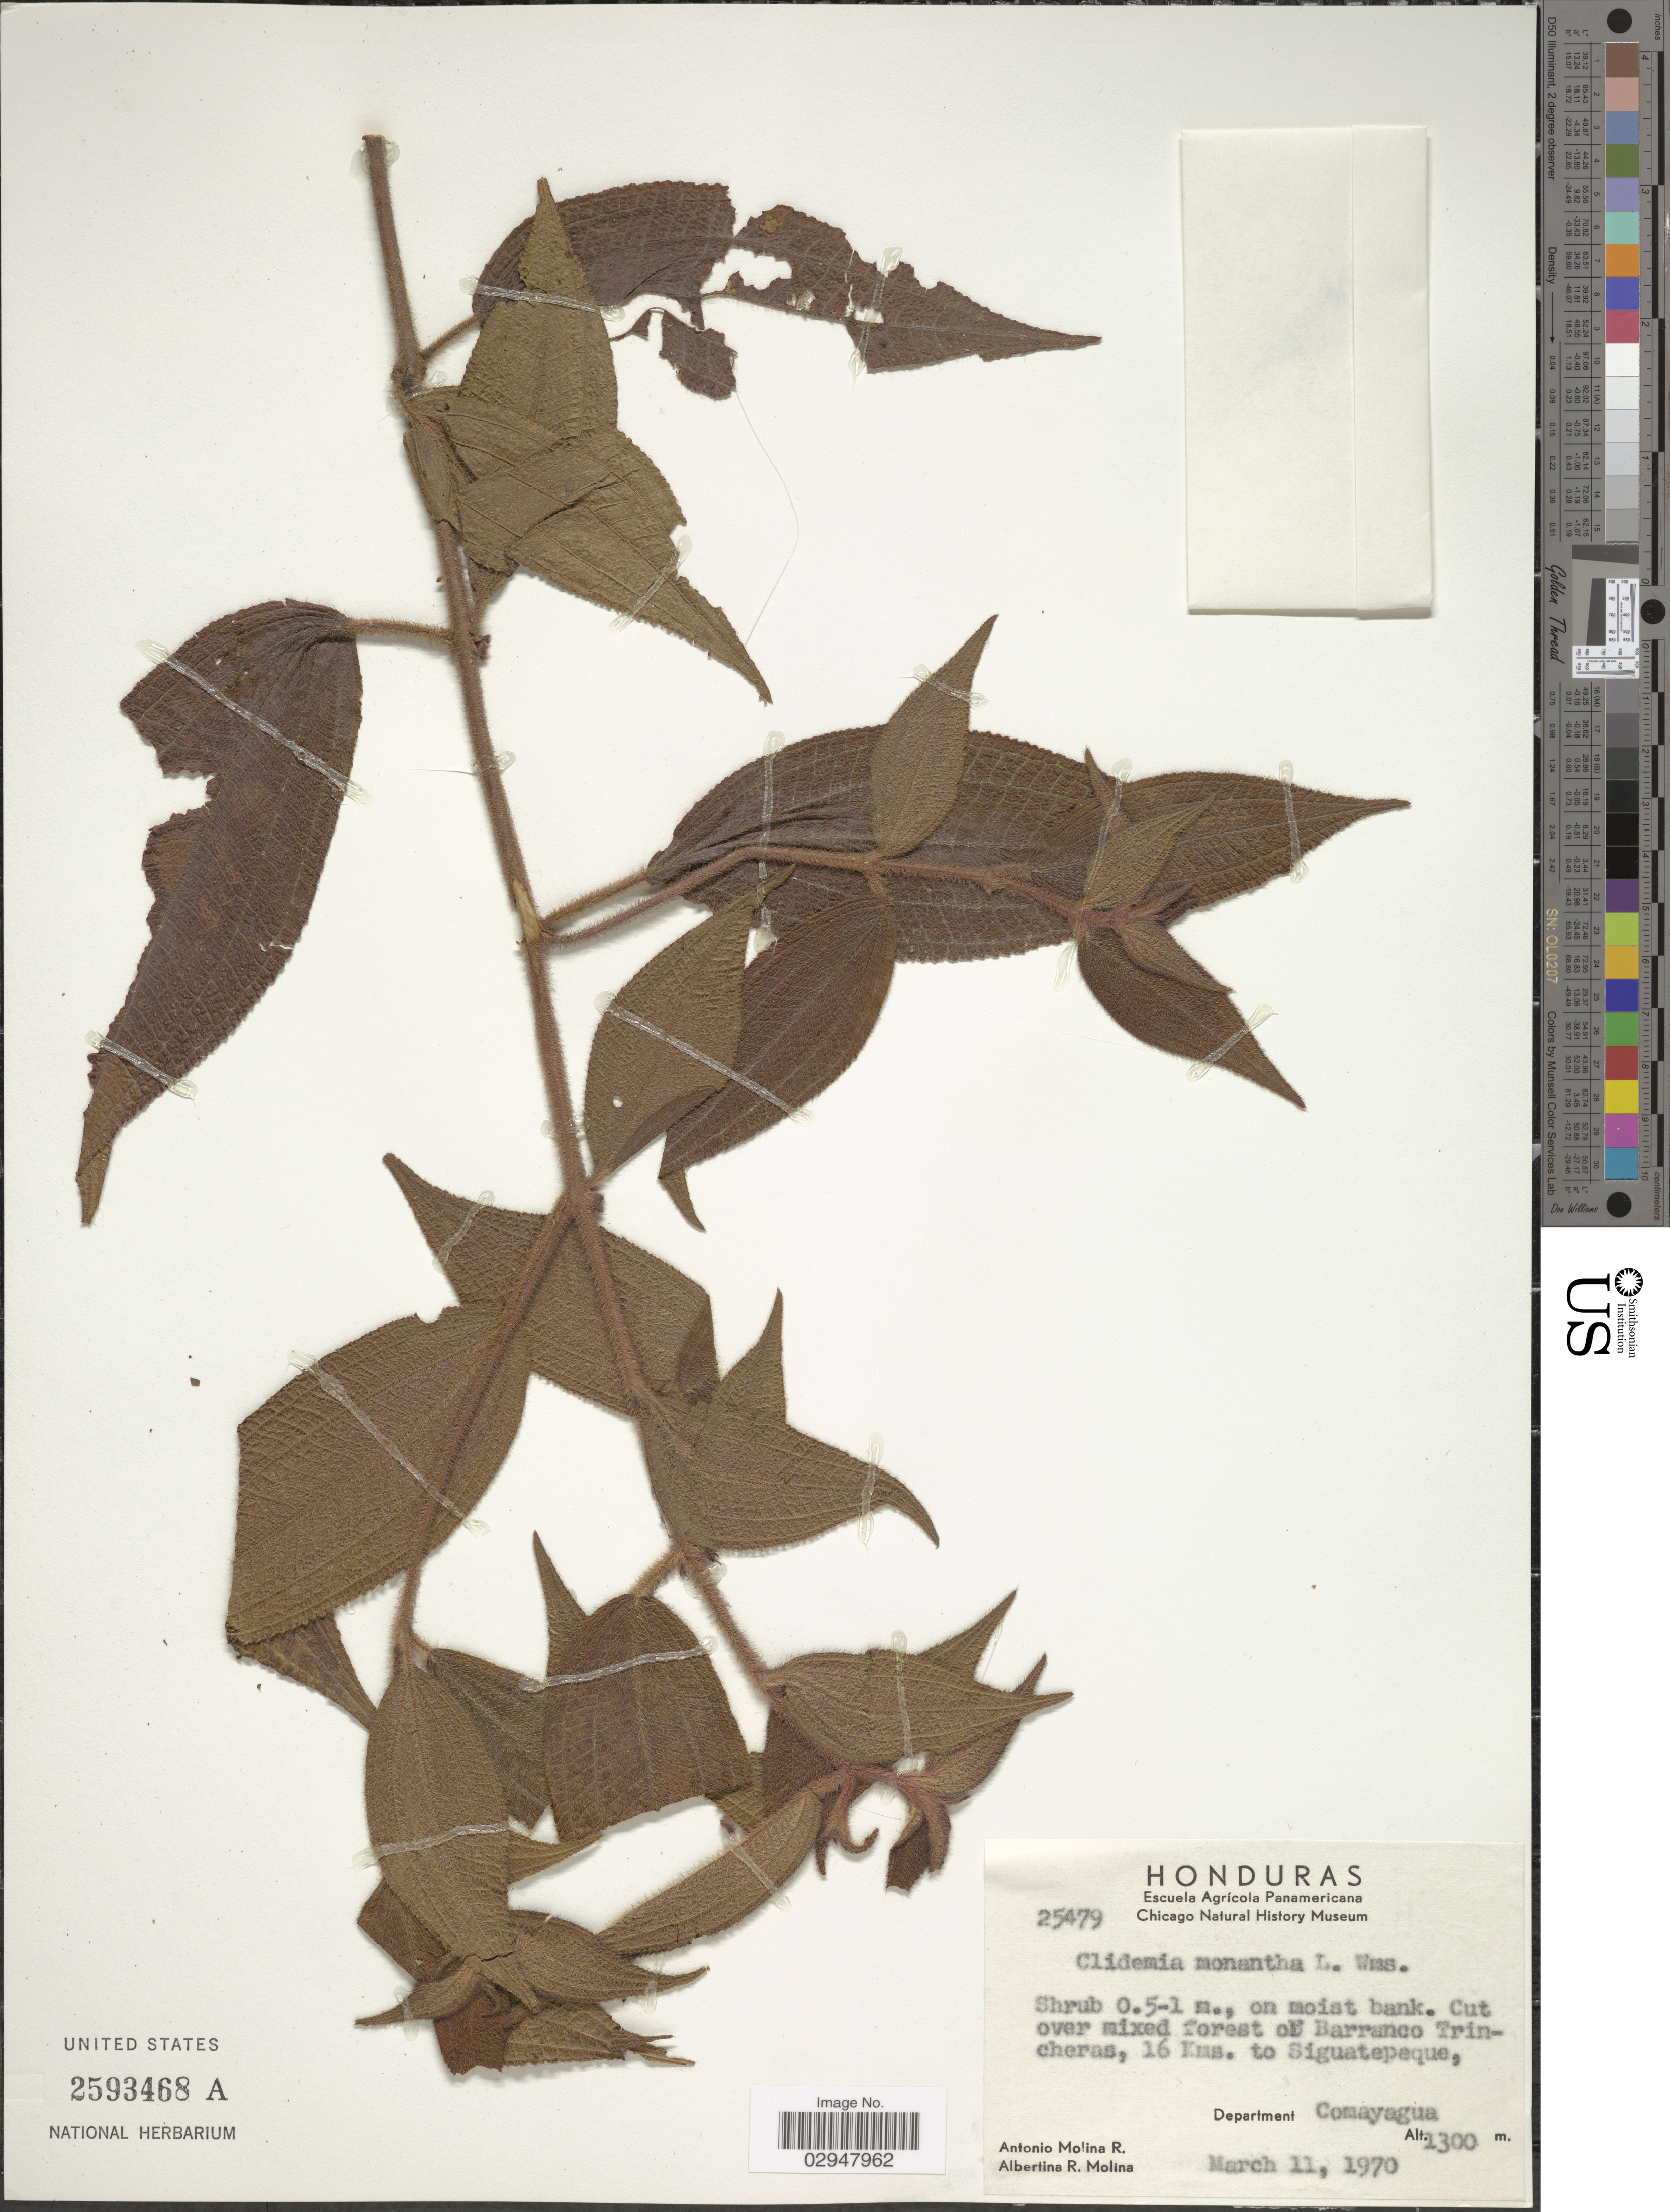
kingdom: Plantae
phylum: Tracheophyta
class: Magnoliopsida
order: Myrtales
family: Melastomataceae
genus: Clidemia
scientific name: Clidemia monantha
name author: L.O. Williams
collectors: A. Molina R. & A. R. Molina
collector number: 25479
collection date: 1970-03-11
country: Honduras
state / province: Comayagua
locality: Cut over mixed forest of Barranco Trincheras, 16 Kms. to Siguatepeque, Department Comayagua.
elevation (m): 1300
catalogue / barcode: US 2593468A